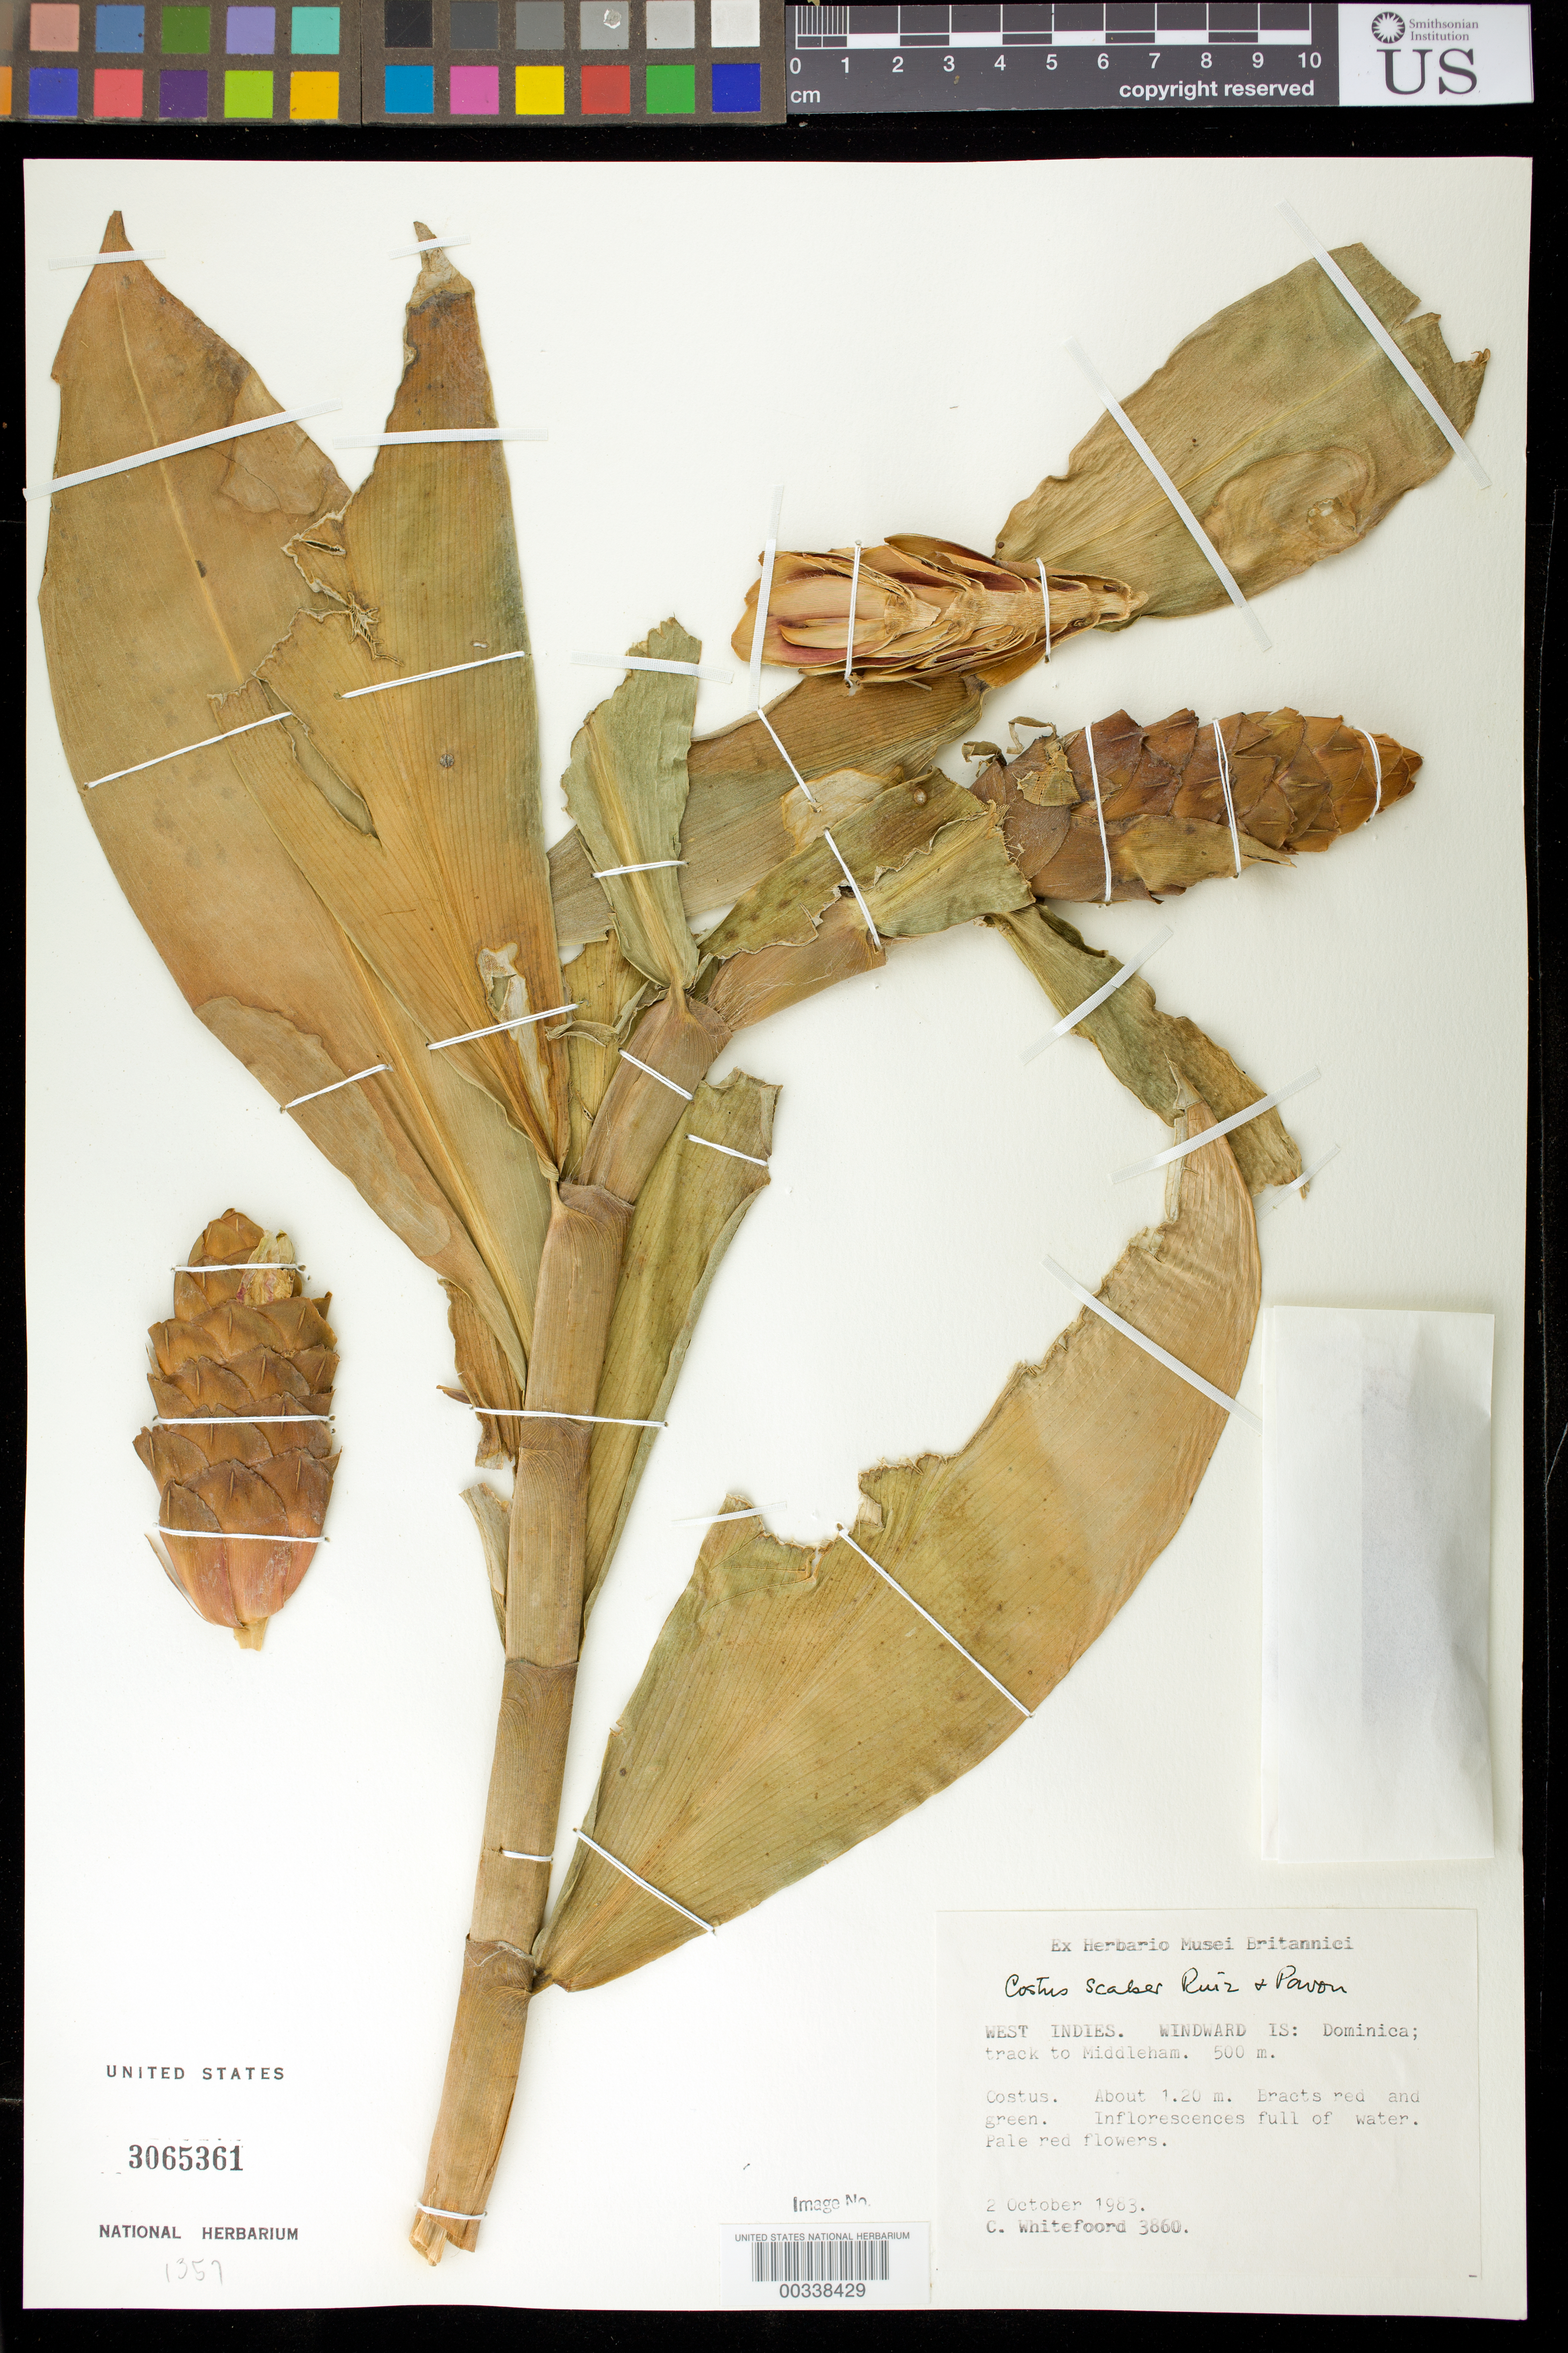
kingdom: Plantae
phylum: Tracheophyta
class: Liliopsida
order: Zingiberales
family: Costaceae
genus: Costus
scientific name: Costus scaber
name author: Ruiz & Pav.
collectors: C. Whitefoord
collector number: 3860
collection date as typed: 02 Oct 1983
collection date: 1983-10-02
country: Dominica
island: Dominica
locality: Track to middleham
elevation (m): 500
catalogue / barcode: US 3065361